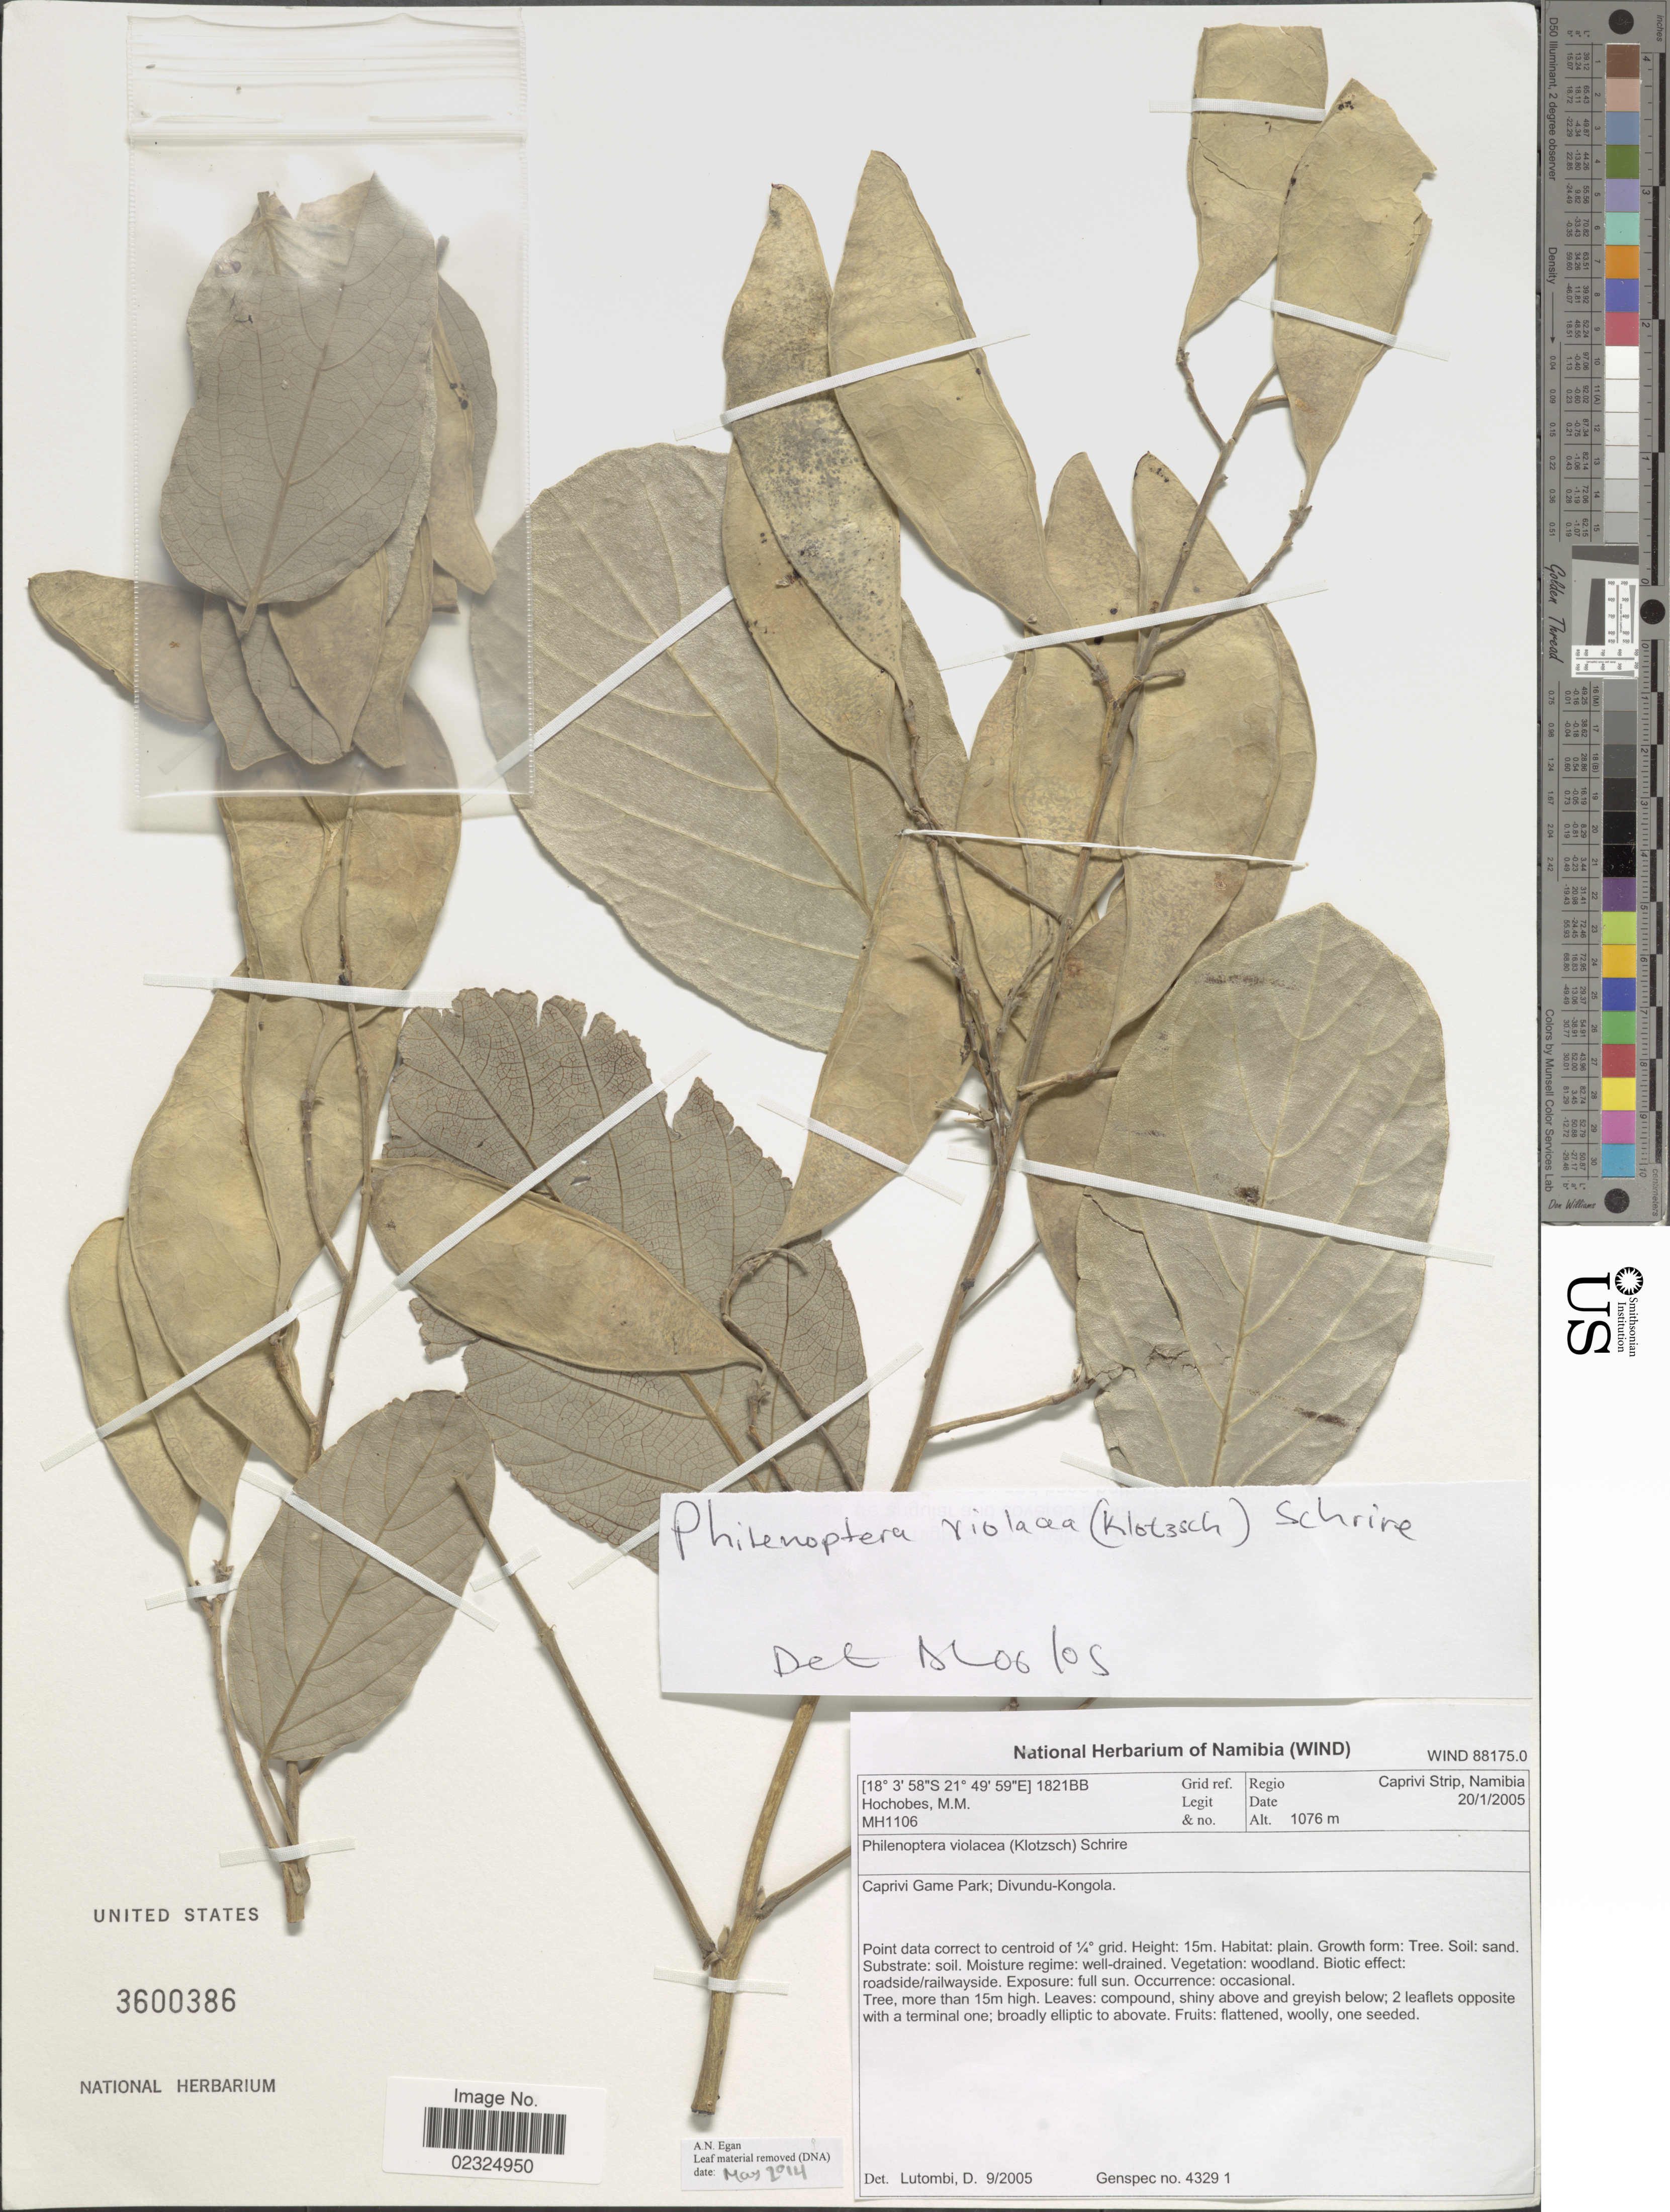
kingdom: Plantae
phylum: Tracheophyta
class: Magnoliopsida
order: Fabales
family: Fabaceae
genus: Philenoptera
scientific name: Philenoptera violacea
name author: (Klotzsch) Schrire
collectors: M. Hochobes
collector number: MH1106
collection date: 2005-01-20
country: Namibia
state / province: Caprivi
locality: Caprivi Strip, Caprivi Game Park; Divundu-Kongola.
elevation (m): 1076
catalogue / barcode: US 3600386